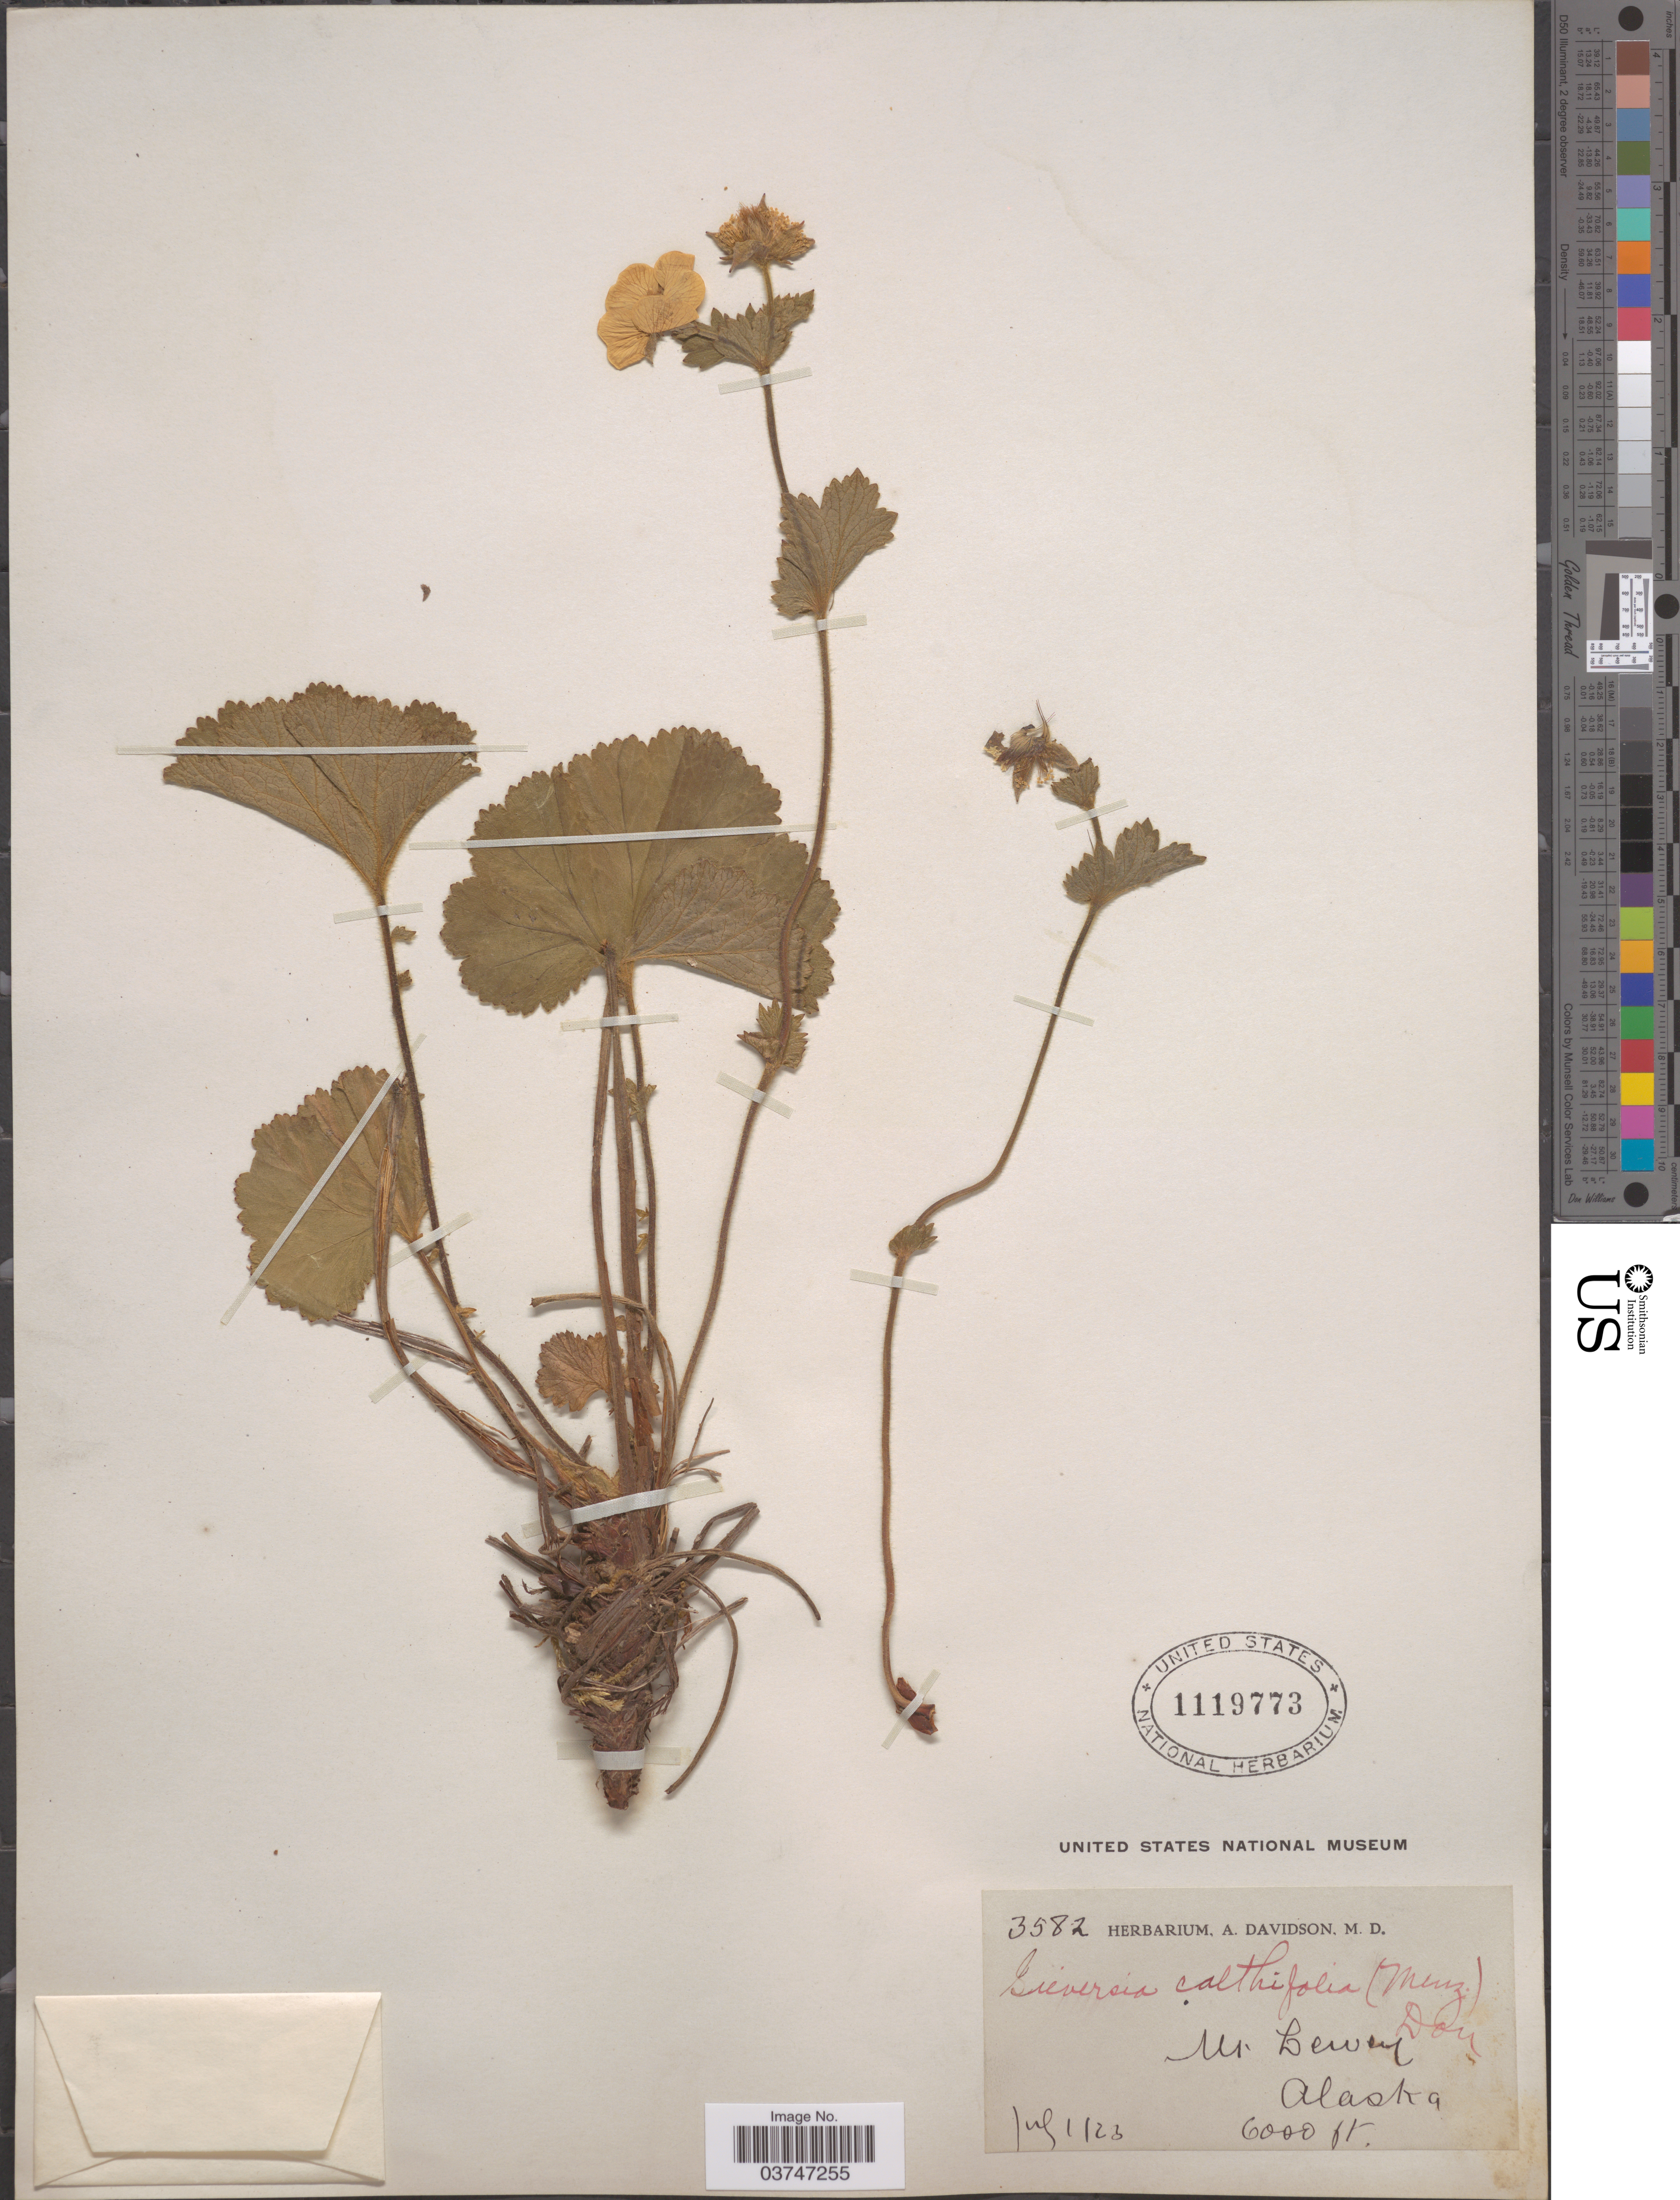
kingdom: Plantae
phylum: Tracheophyta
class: Magnoliopsida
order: Rosales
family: Rosaceae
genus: Geum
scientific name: Geum calthifolium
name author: Menzies ex Sm.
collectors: ex herb. A. Davidson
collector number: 3582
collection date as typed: Transcribed d/m/y: 1/7/23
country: United States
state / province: Alaska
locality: Mt. Dewey.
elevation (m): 1829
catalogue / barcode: US 1119773